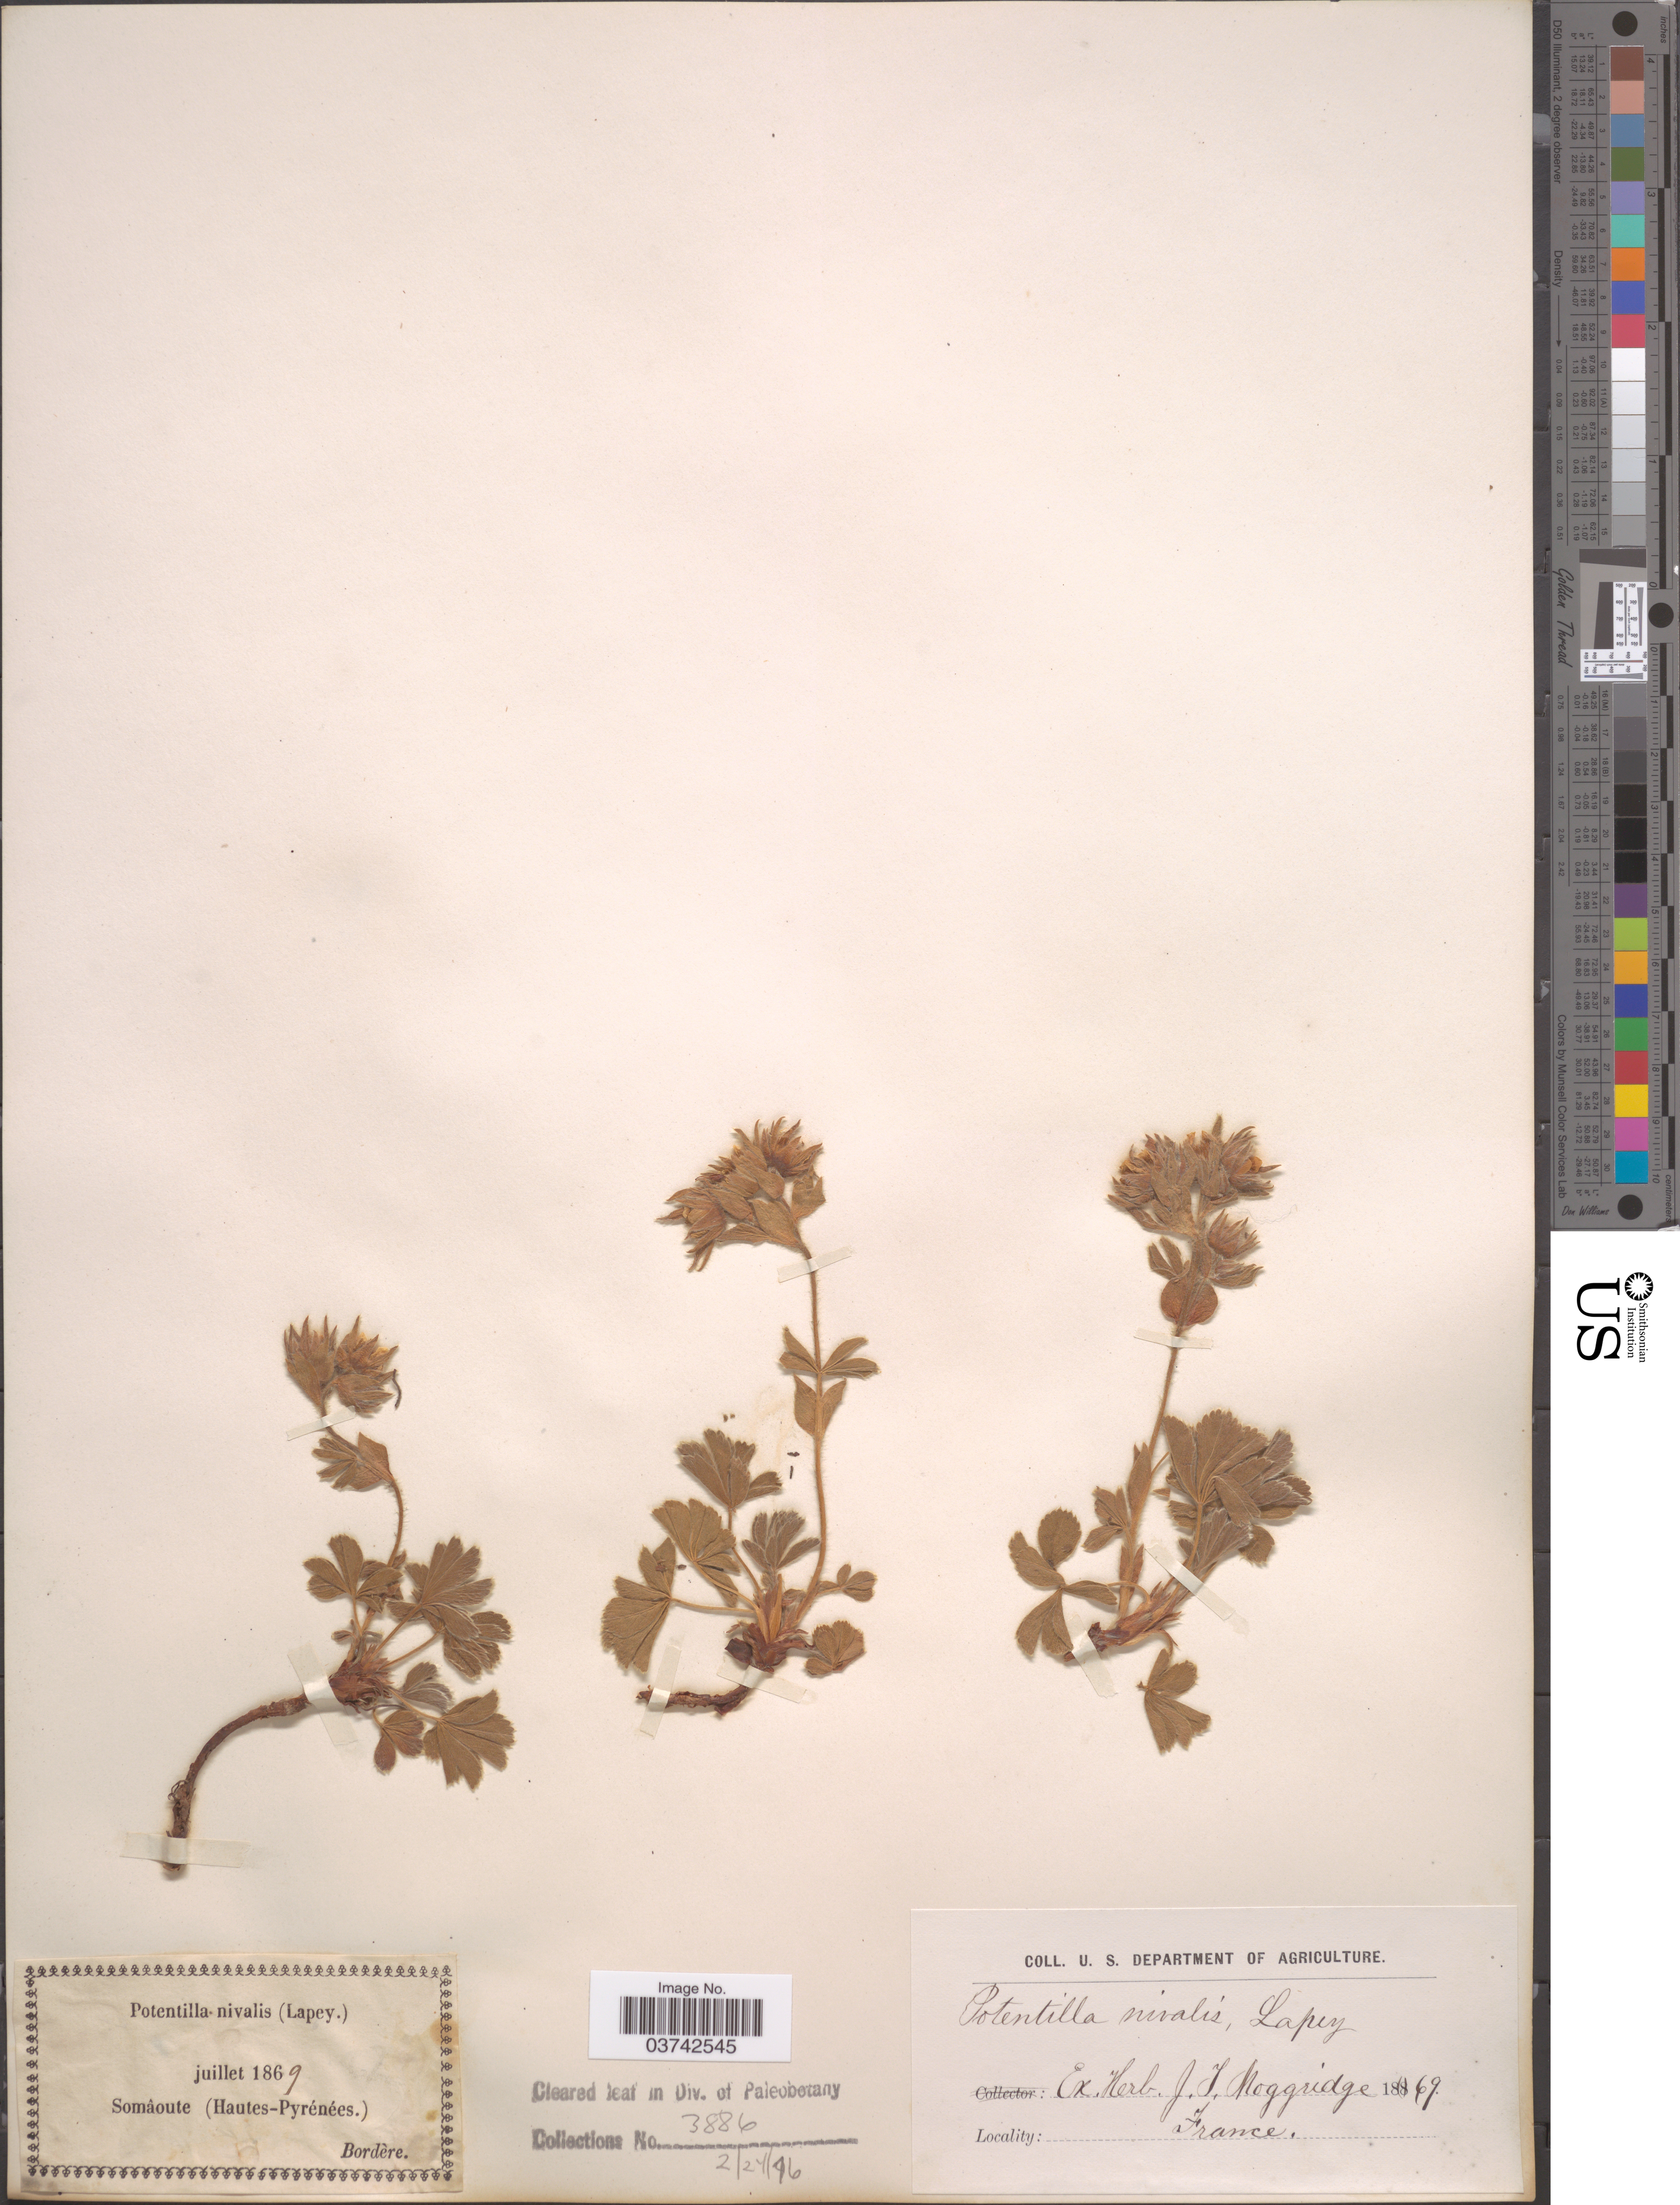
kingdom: Plantae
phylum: Tracheophyta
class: Magnoliopsida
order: Rosales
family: Rosaceae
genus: Potentilla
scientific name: Potentilla nivalis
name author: Csató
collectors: -. Bordère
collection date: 1869-07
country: France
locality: Somâoute (Hautes-Pyrénées).